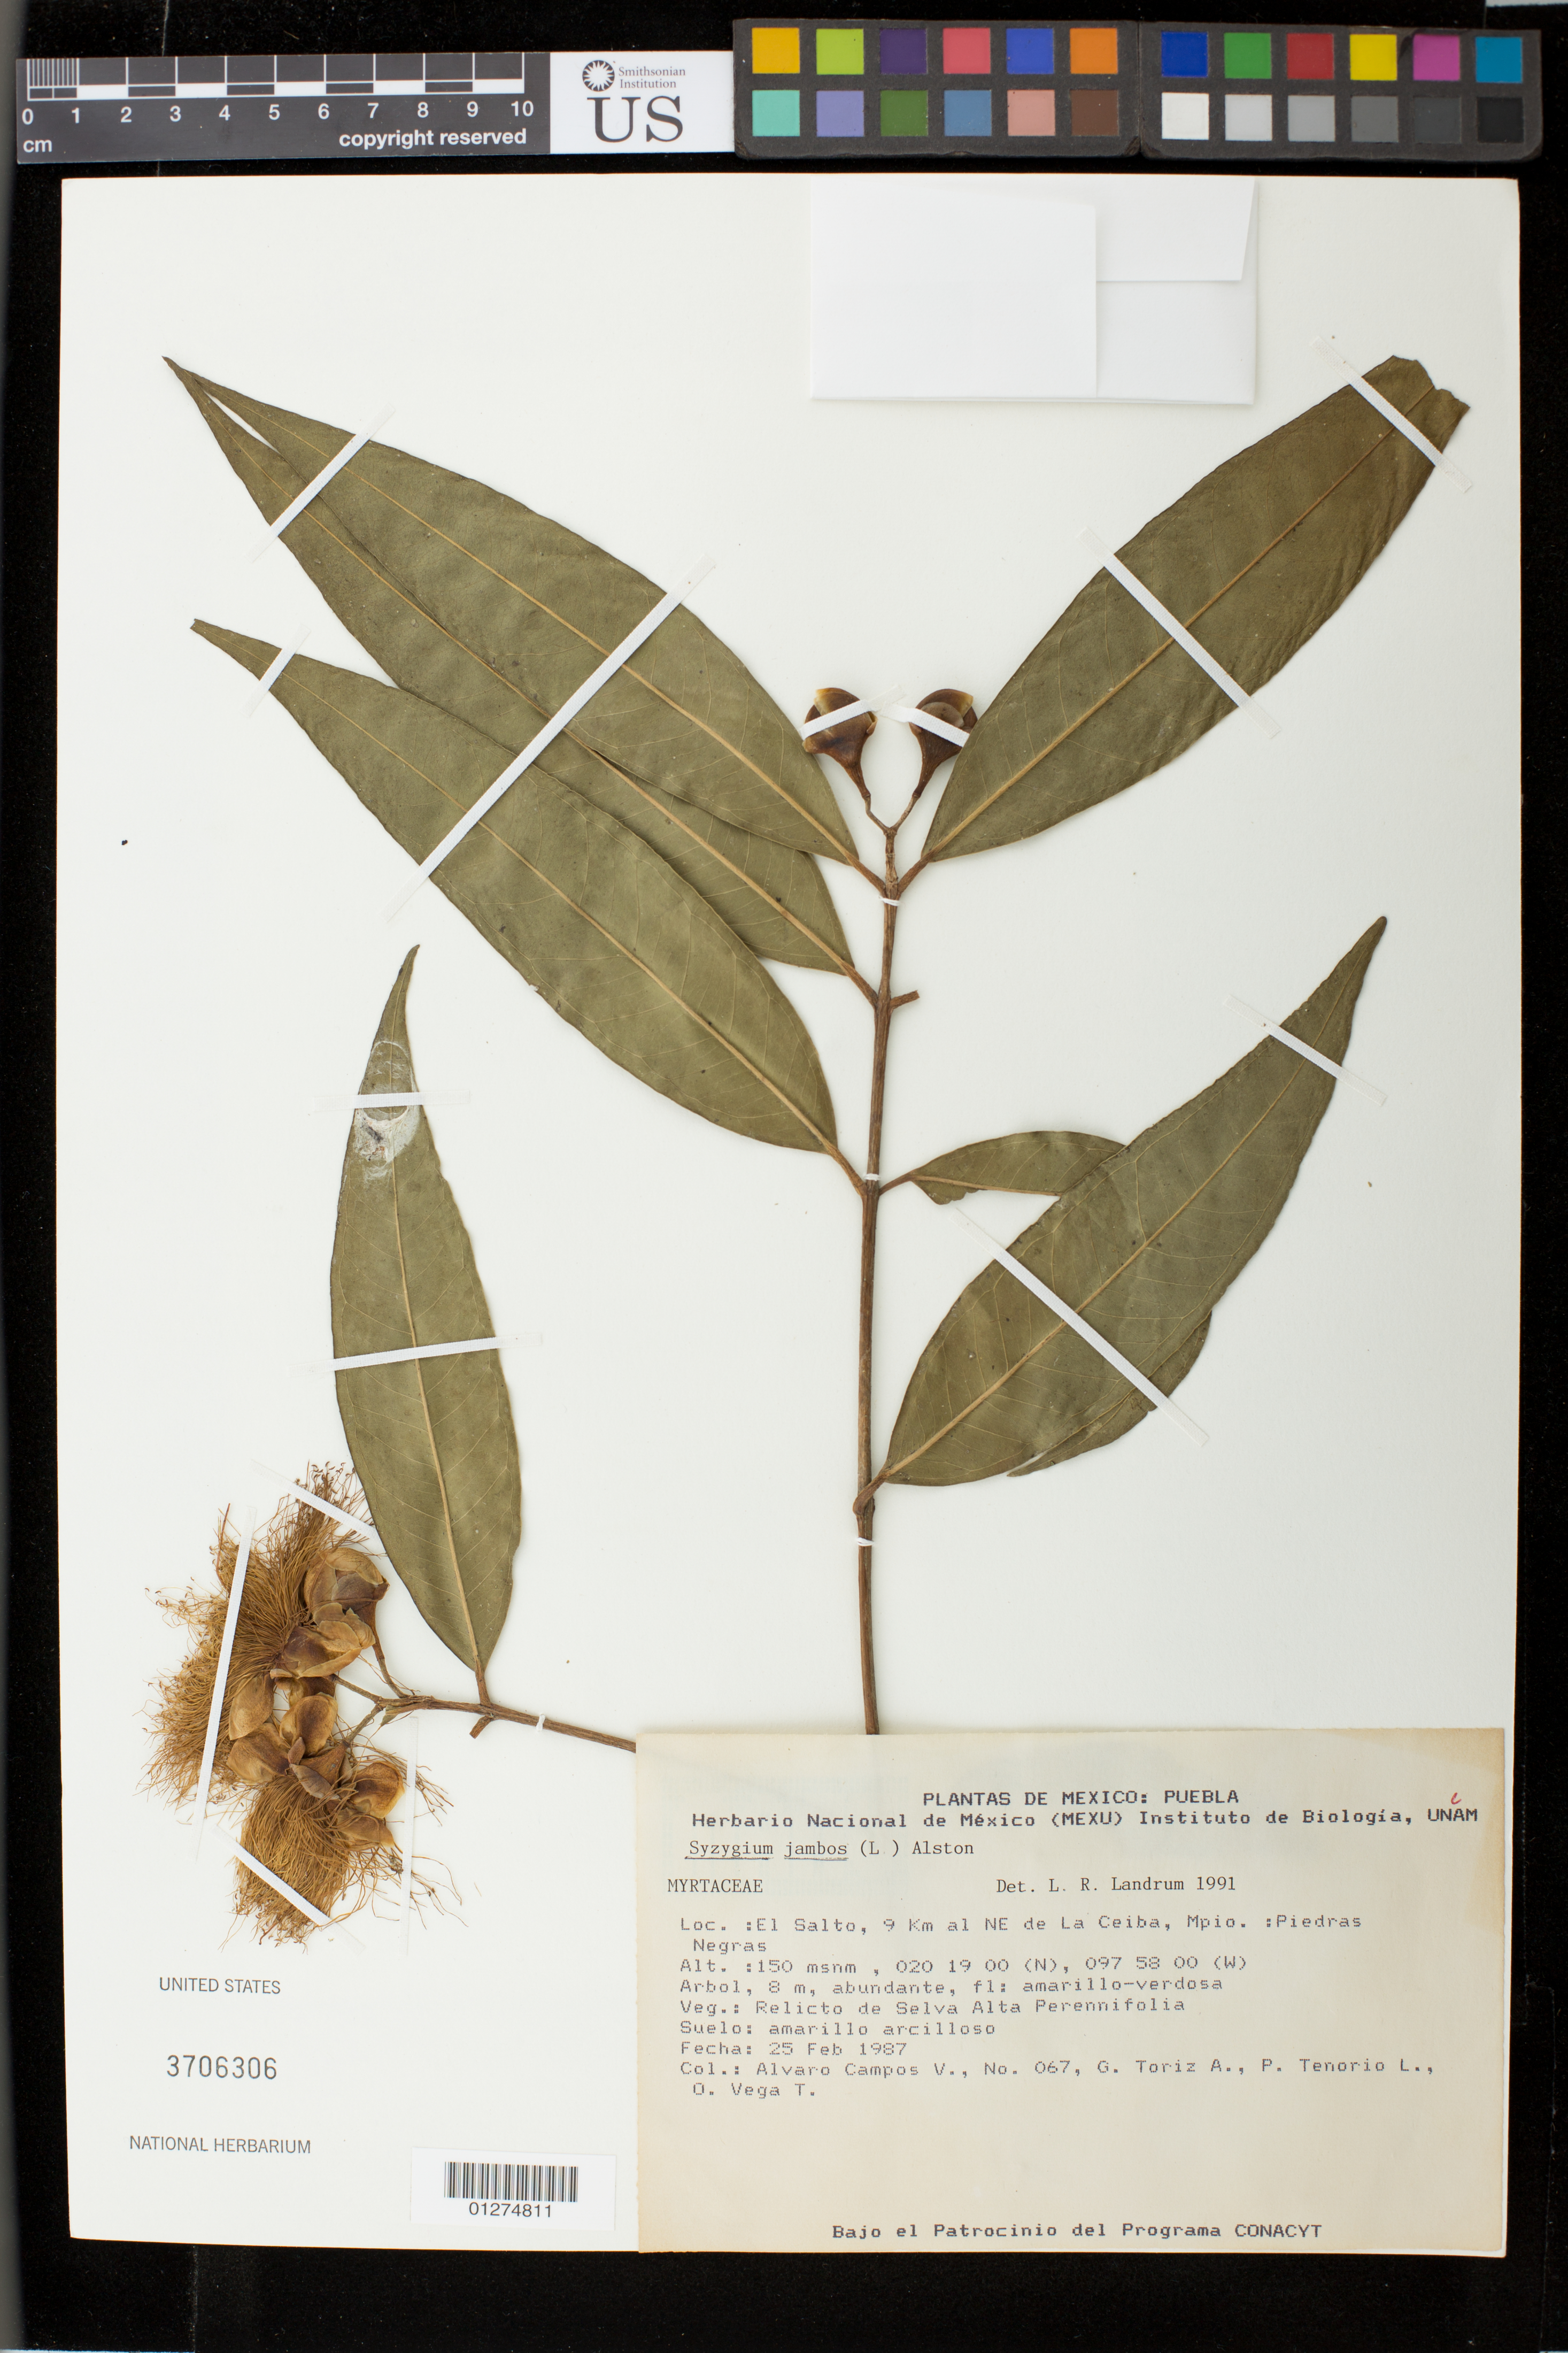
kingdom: Plantae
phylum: Tracheophyta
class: Magnoliopsida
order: Myrtales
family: Myrtaceae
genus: Syzygium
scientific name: Syzygium jambos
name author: (L.) Alston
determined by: Landrum, L. R.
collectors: A. Campos V., G. Toriz A., P. Tenorio L. & O. Vega T.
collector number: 067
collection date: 1987-02-25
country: Mexico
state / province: Coahuila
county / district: Piedras Negras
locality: El Salto, 9 Km al NE de La Ceiba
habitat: relicto de selva alta perennifolia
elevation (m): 150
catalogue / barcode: US 3706306